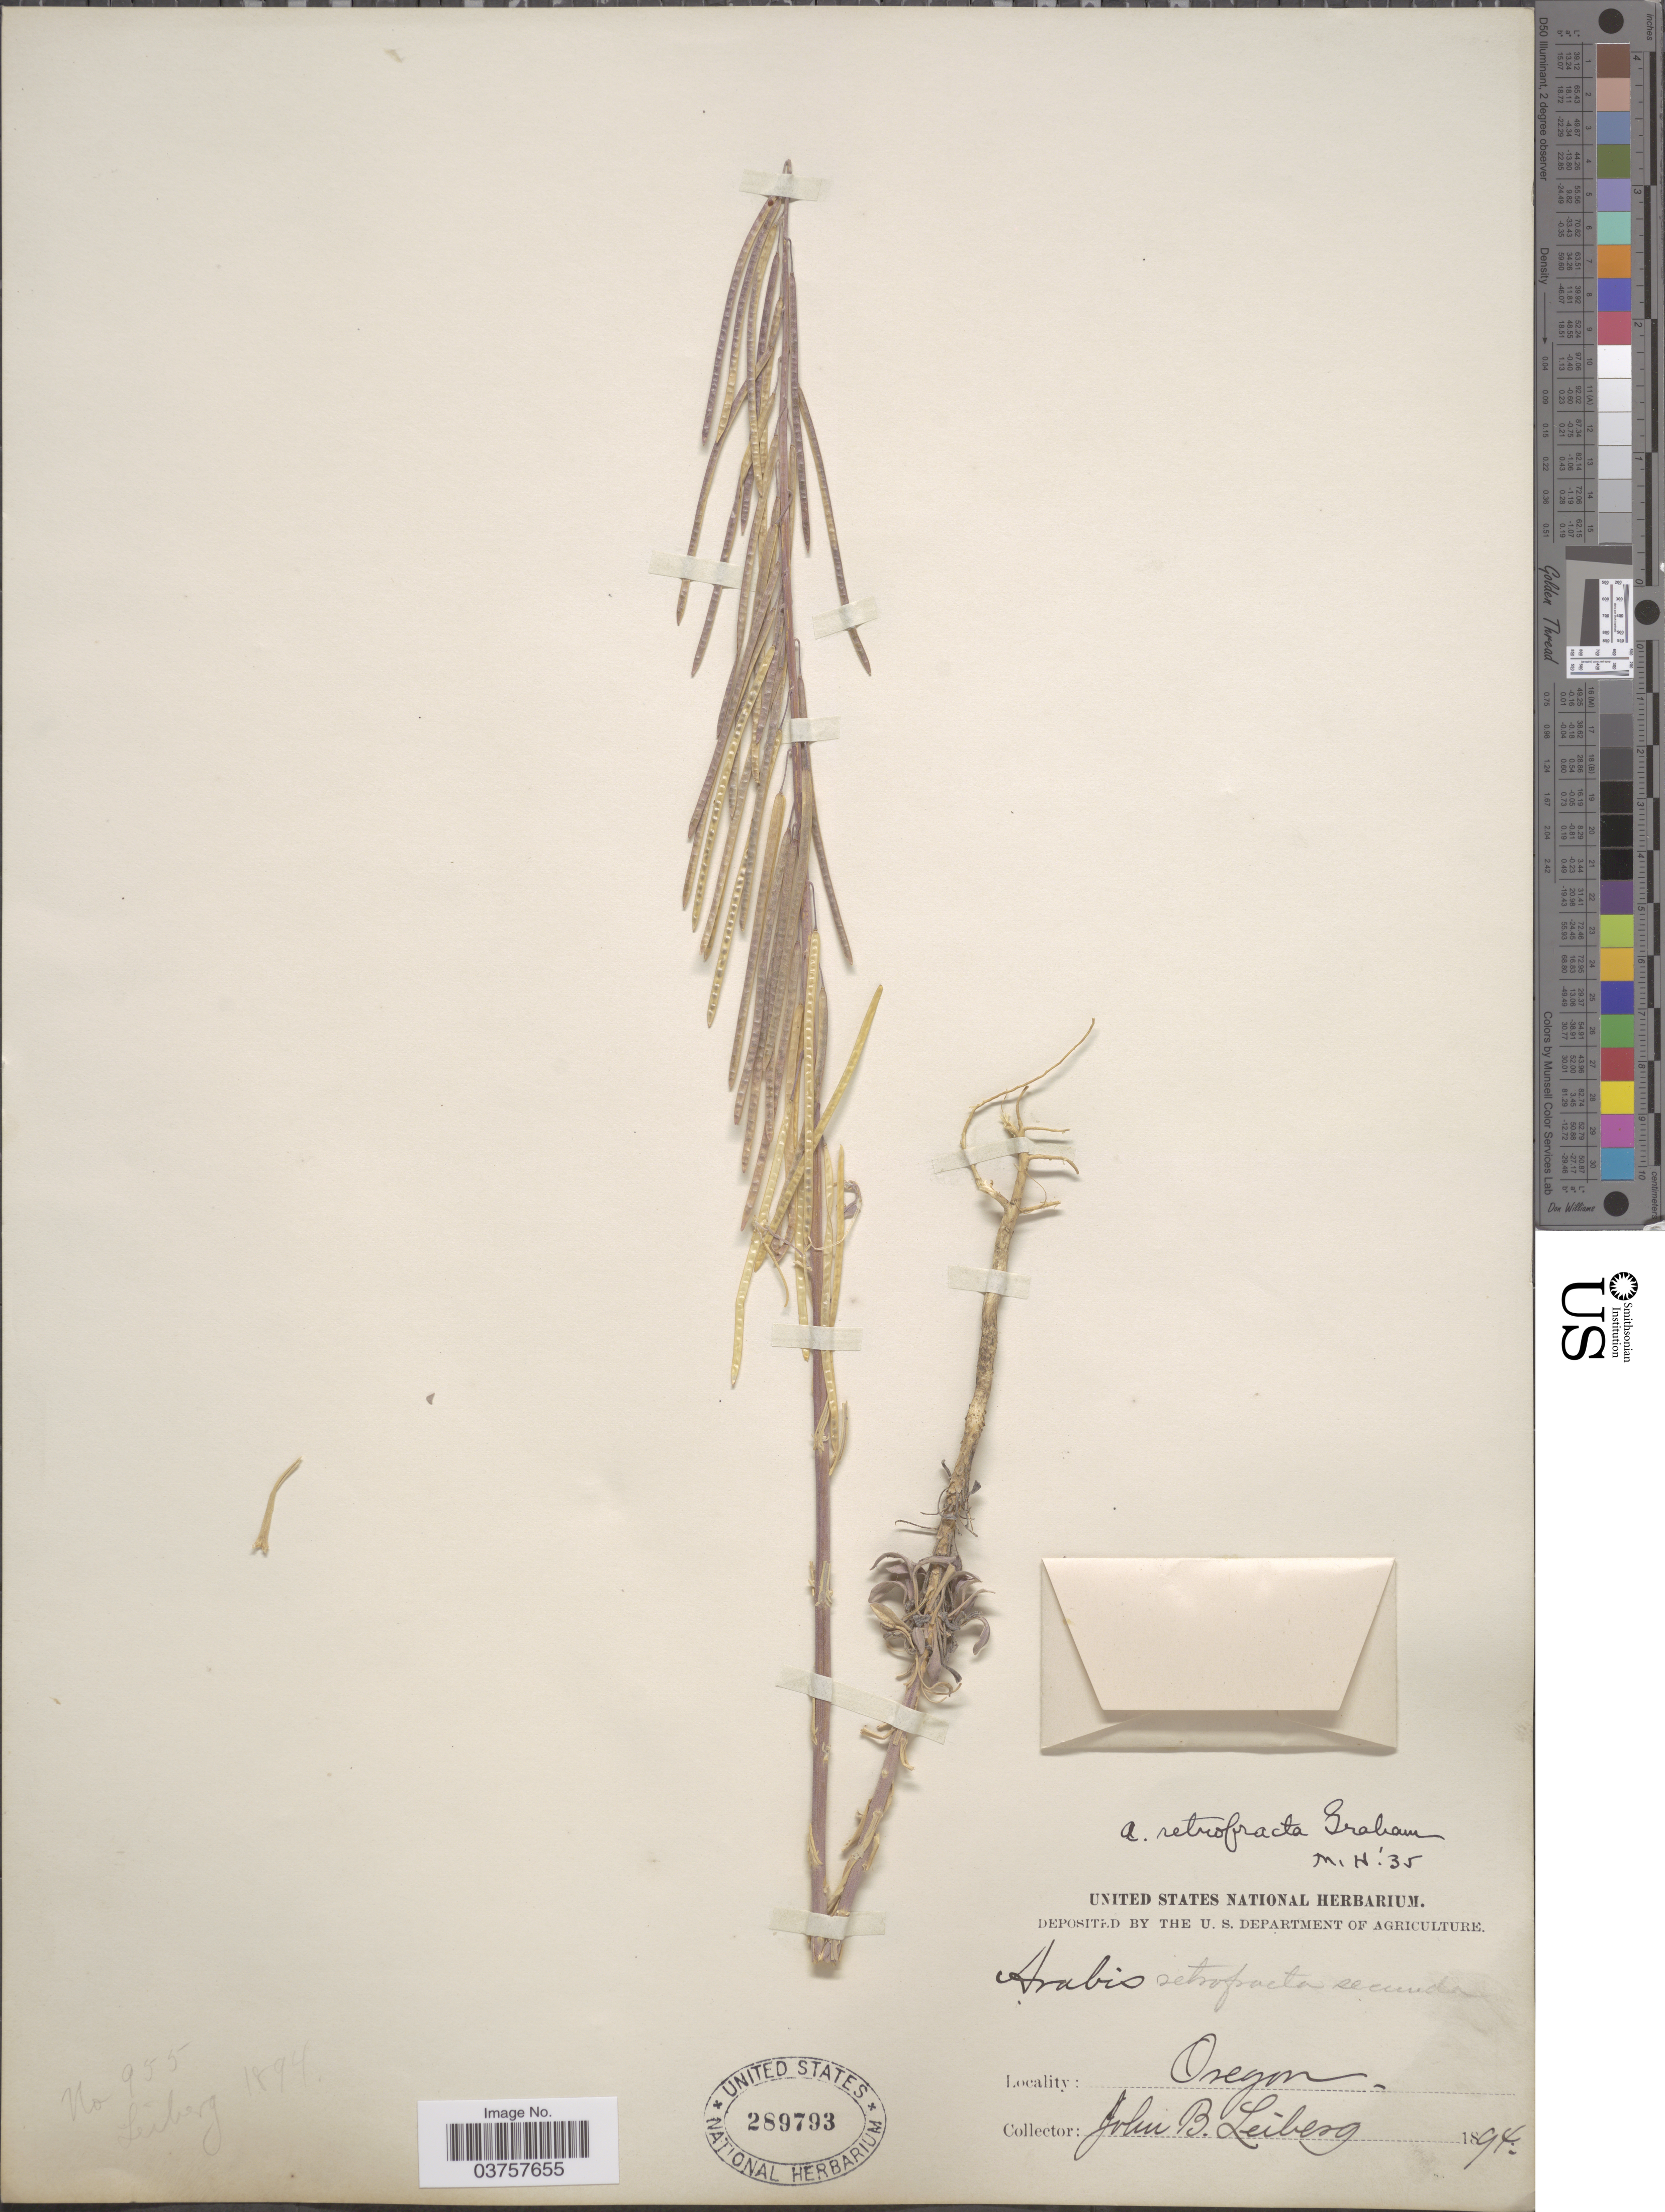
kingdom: Plantae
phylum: Tracheophyta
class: Magnoliopsida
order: Brassicales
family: Brassicaceae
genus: Arabis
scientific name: Arabis holboellii var. retrofracta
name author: Rydb.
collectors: J. B. Leiberg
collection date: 1894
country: United States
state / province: Oregon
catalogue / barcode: US 289793